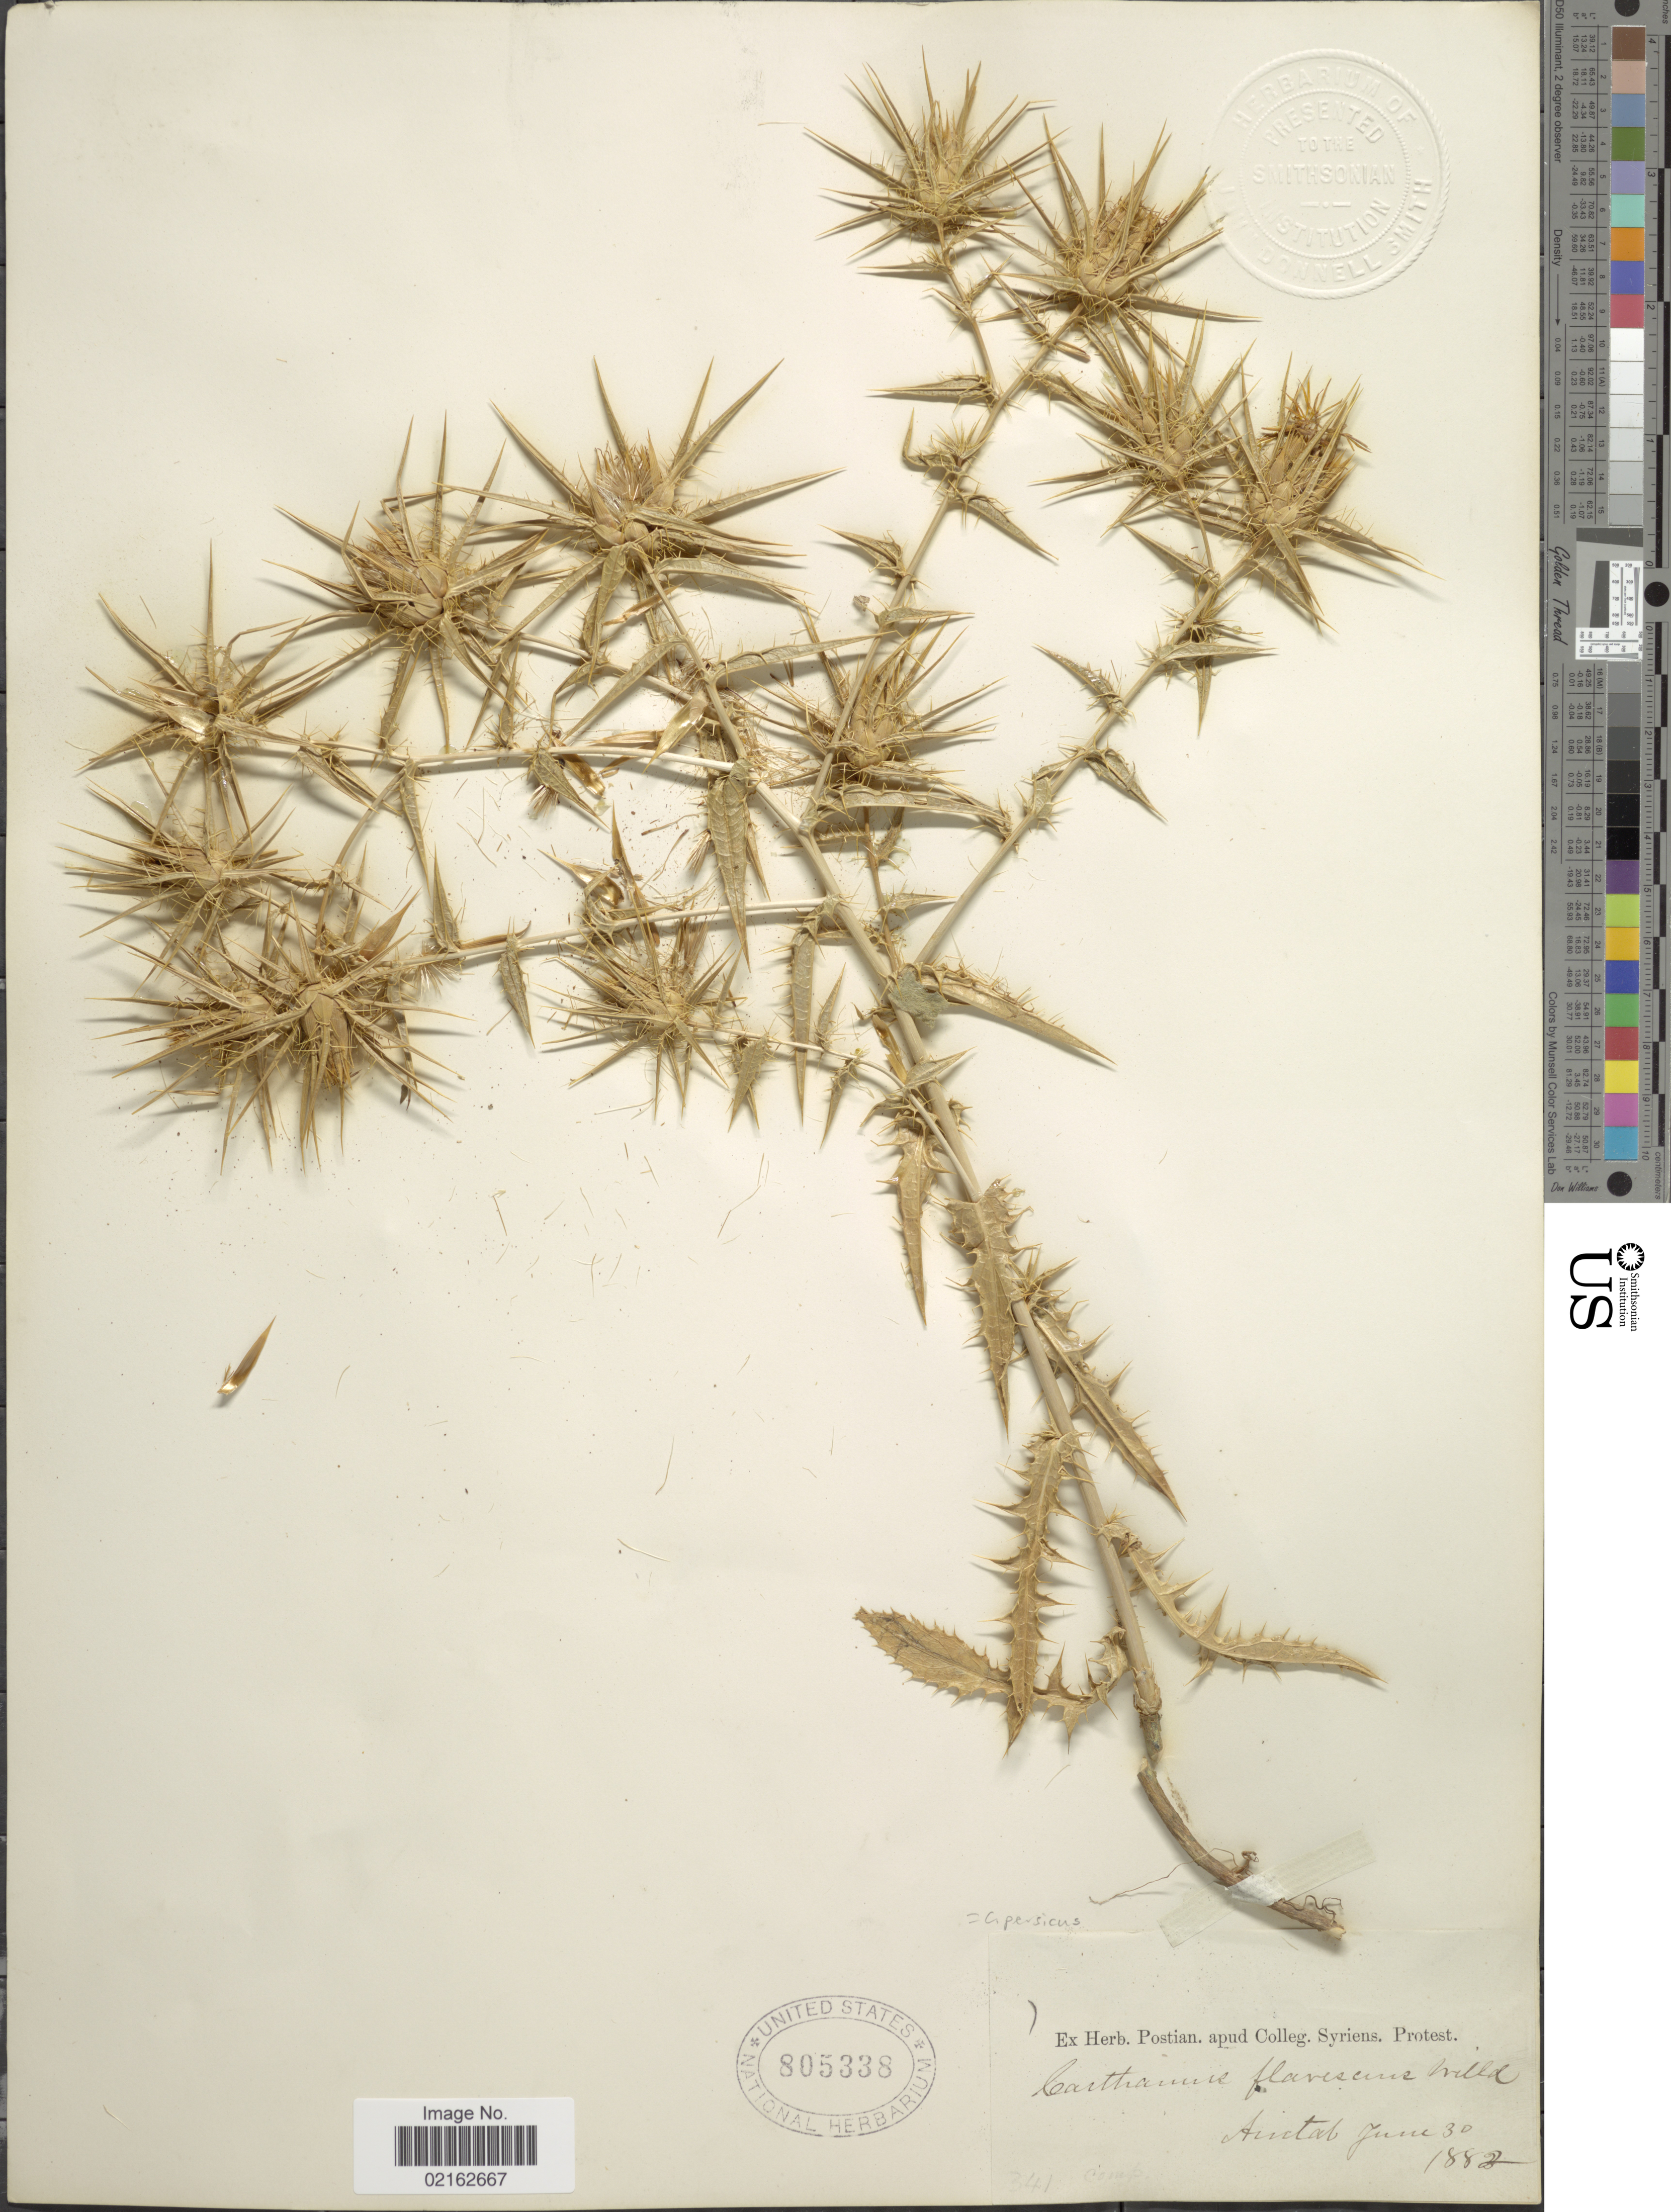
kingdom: Plantae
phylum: Tracheophyta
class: Magnoliopsida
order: Asterales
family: Asteraceae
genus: Carthamus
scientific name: Carthamus persicus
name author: Desf. ex Willd.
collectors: ex herb. Postian. apud Colleg. Syriens. Protest. USE "Fannie P. A. Shepard" (10308853) AS PRIMARY COLLECTOR INSTEAD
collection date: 1882-06-30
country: Turkey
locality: Aintab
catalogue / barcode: US 805338